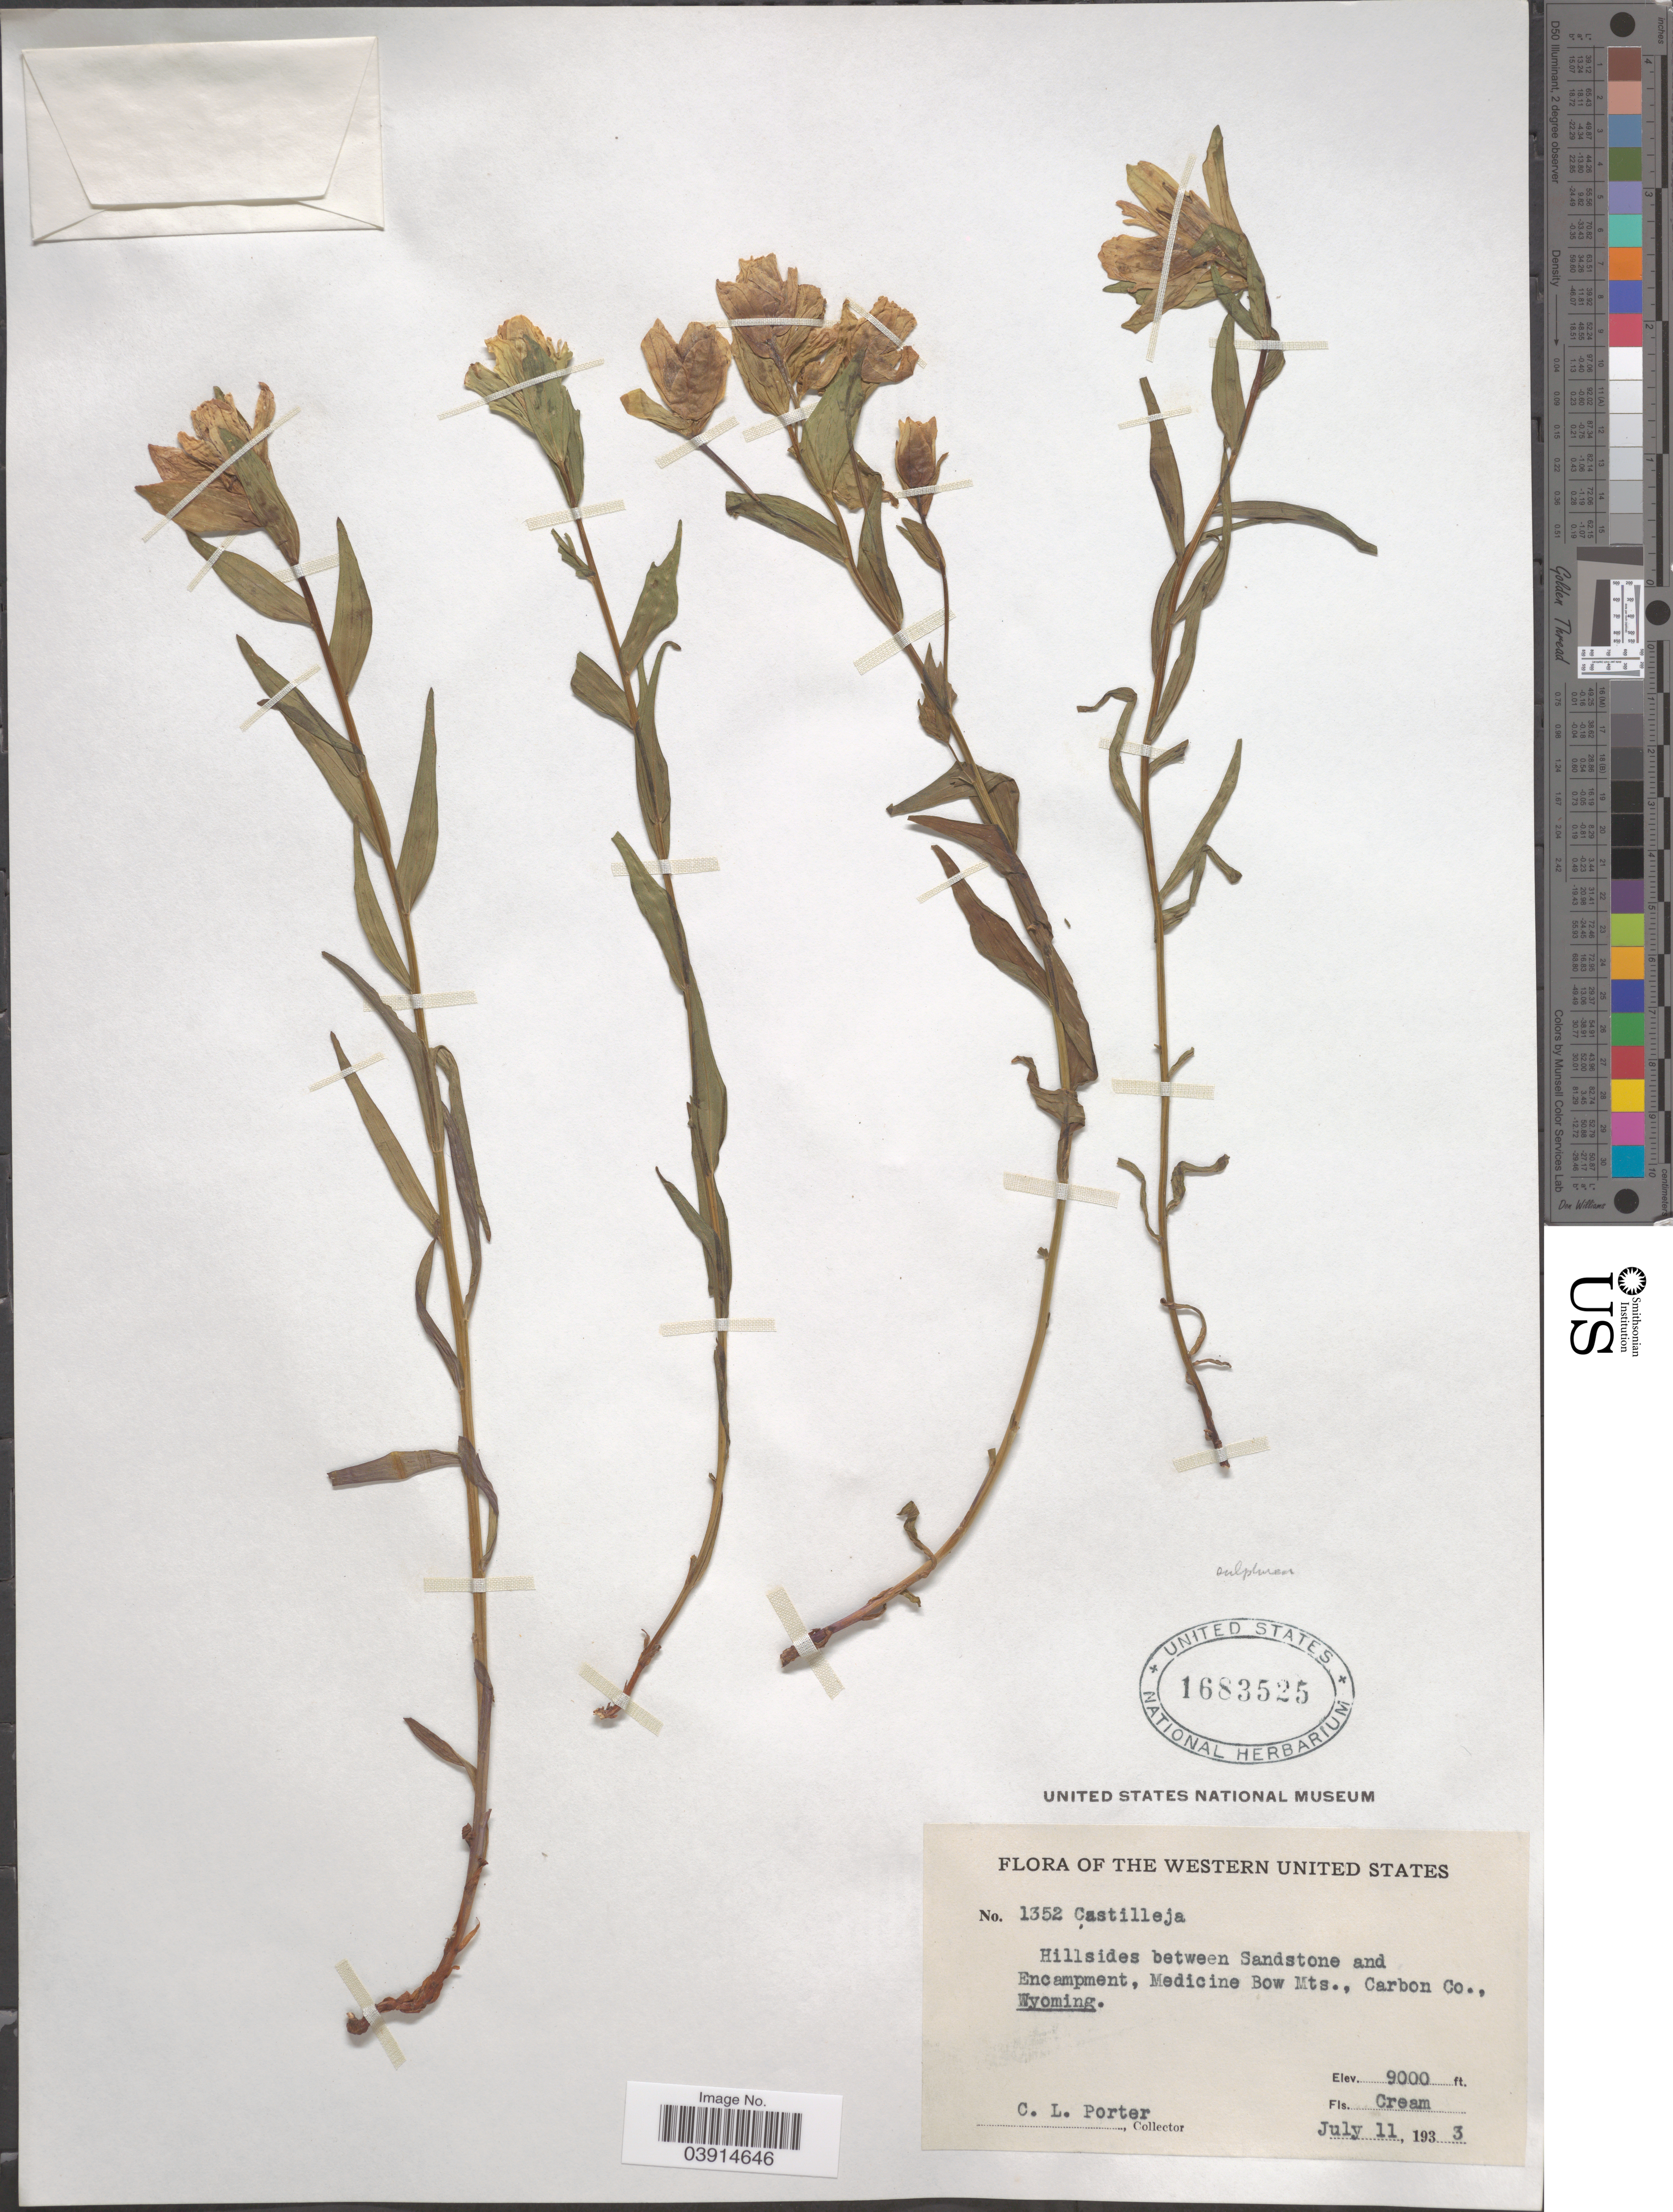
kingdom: Plantae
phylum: Tracheophyta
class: Magnoliopsida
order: Lamiales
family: Orobanchaceae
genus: Castilleja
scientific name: Castilleja sp.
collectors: C. L. Porter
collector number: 1352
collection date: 1933-07-11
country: United States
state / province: Wyoming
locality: The Western United States. Hillsides between Sandstone and Encampment, Medicine Bow Mts., Carbon Co.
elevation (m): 2743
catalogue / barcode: US 1683525